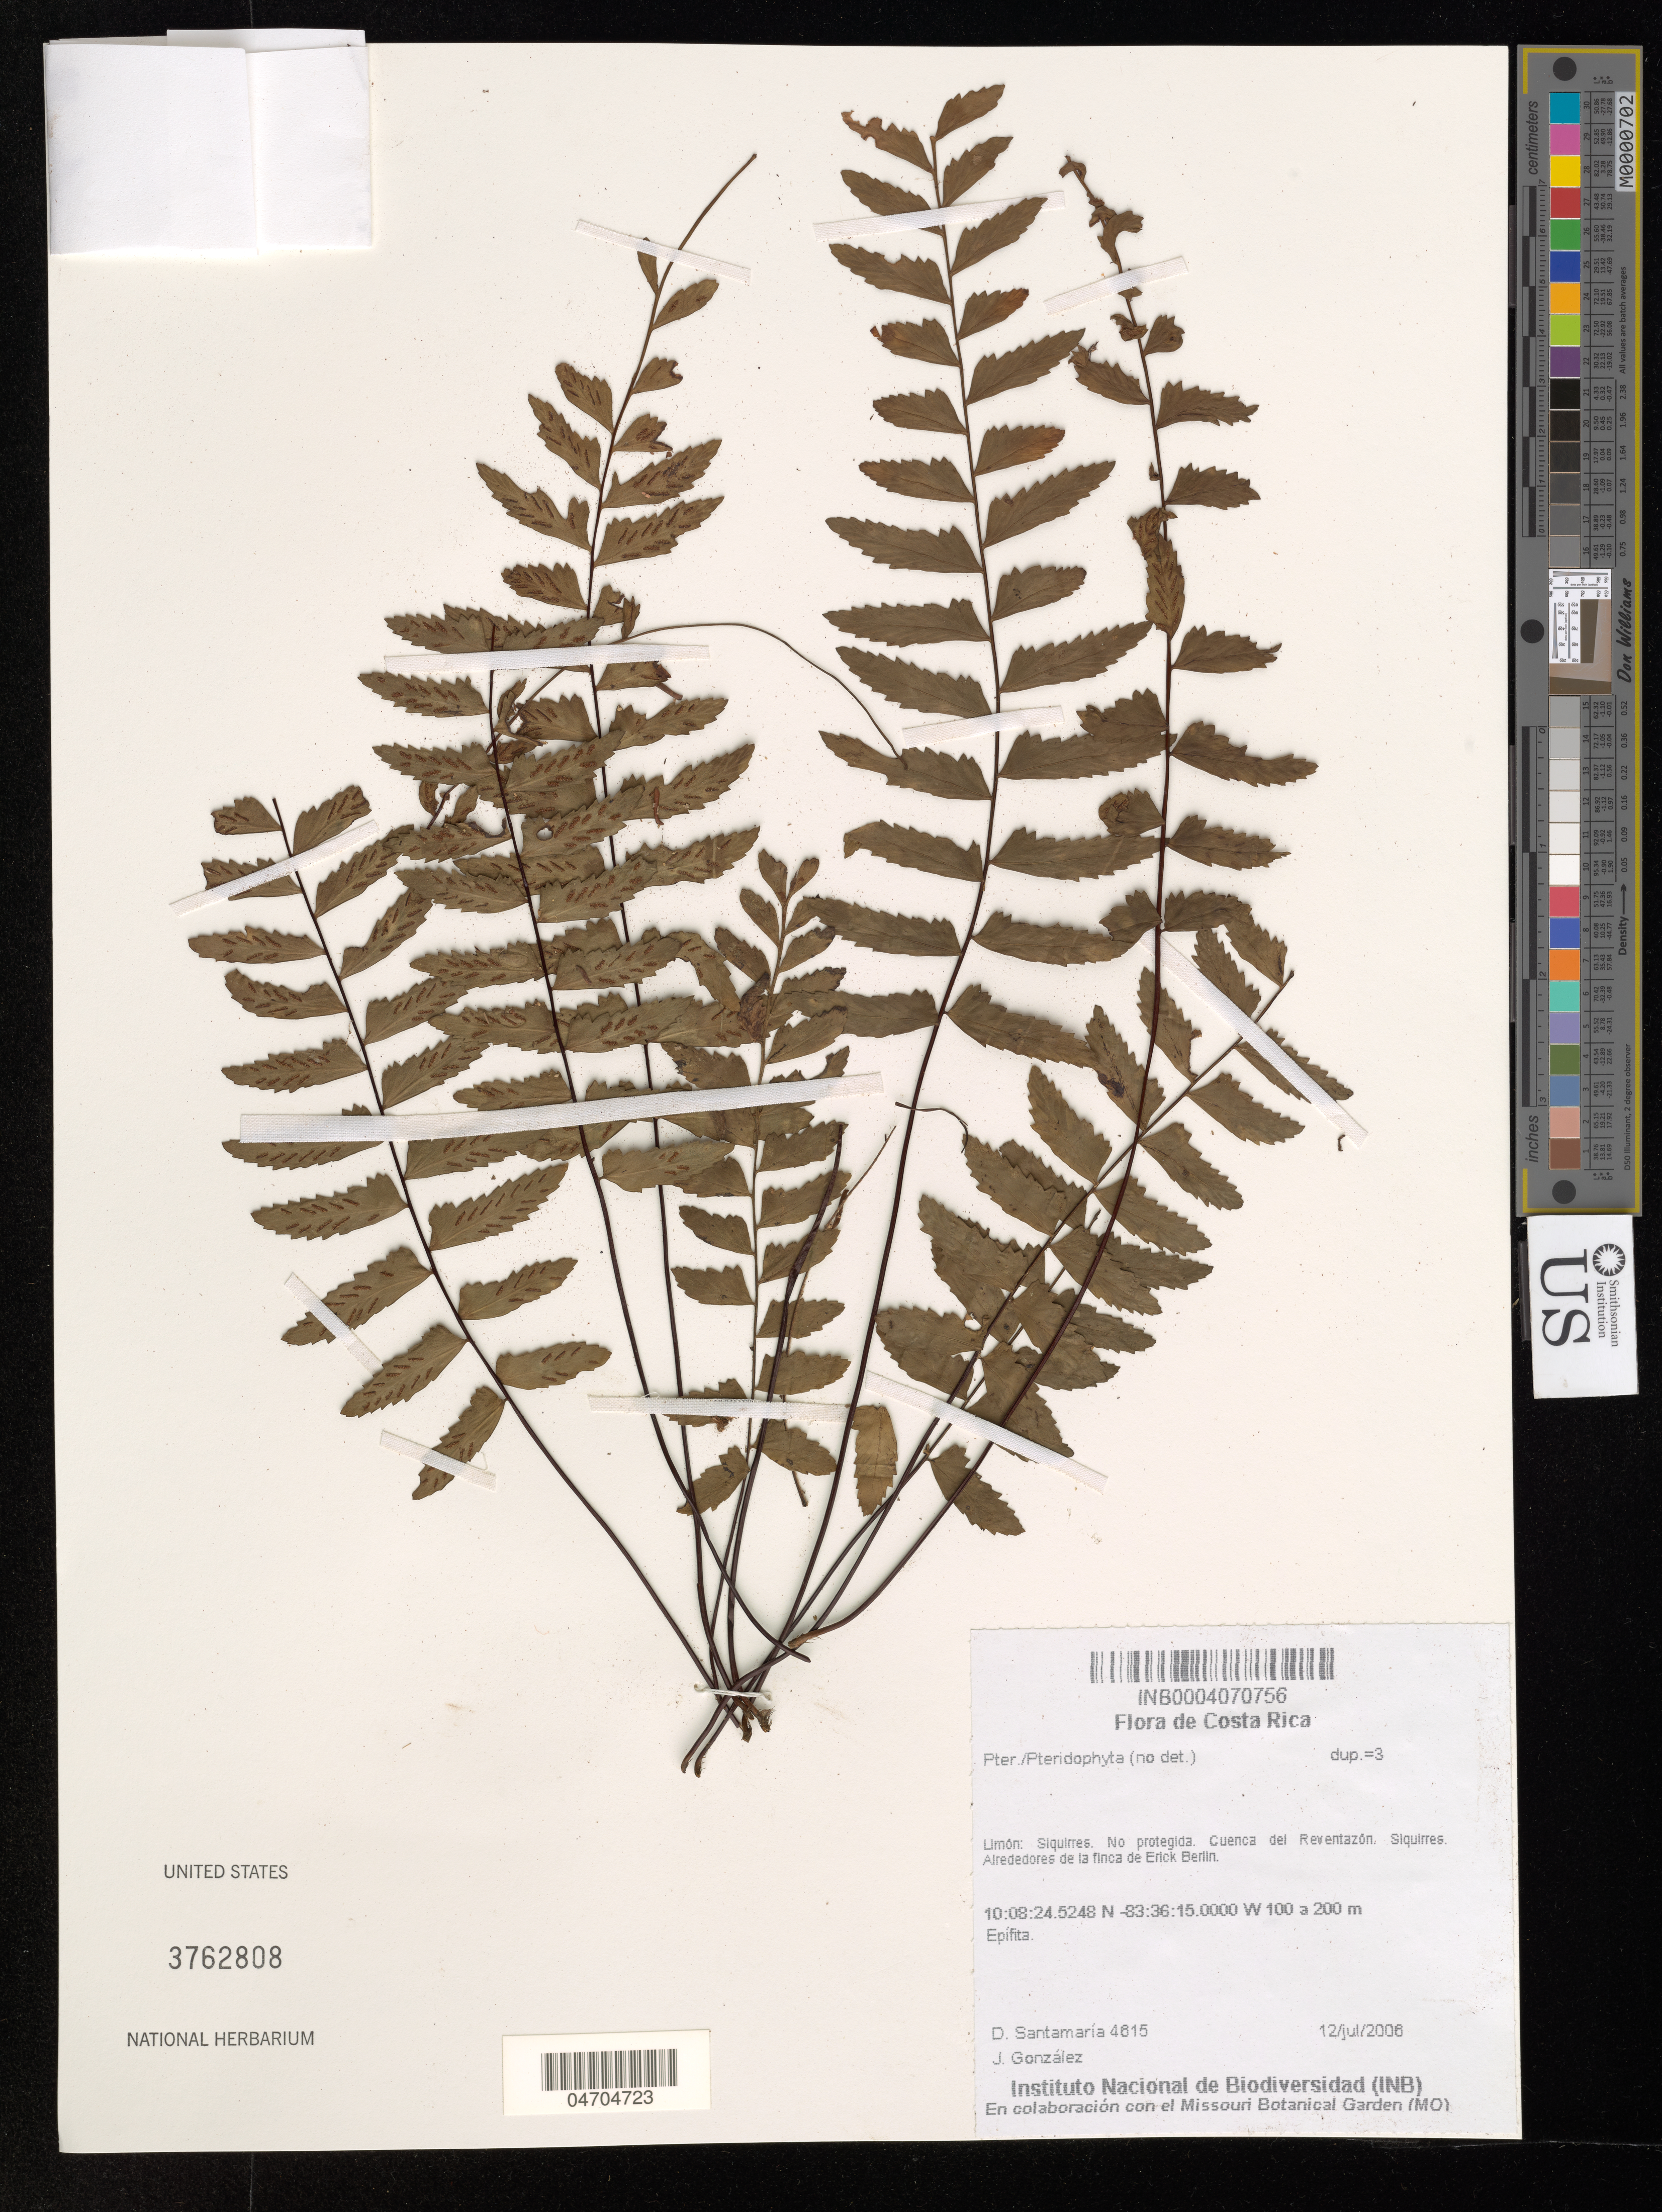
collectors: D. Santamaria & J. González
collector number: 4615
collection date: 2006-07-12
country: Costa Rica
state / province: Limón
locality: Siquirres. No protegida. Cuenca del Reventazón. Siquirres Alrededores de la finca de Erick Berlin.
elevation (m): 100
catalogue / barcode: US 3762808